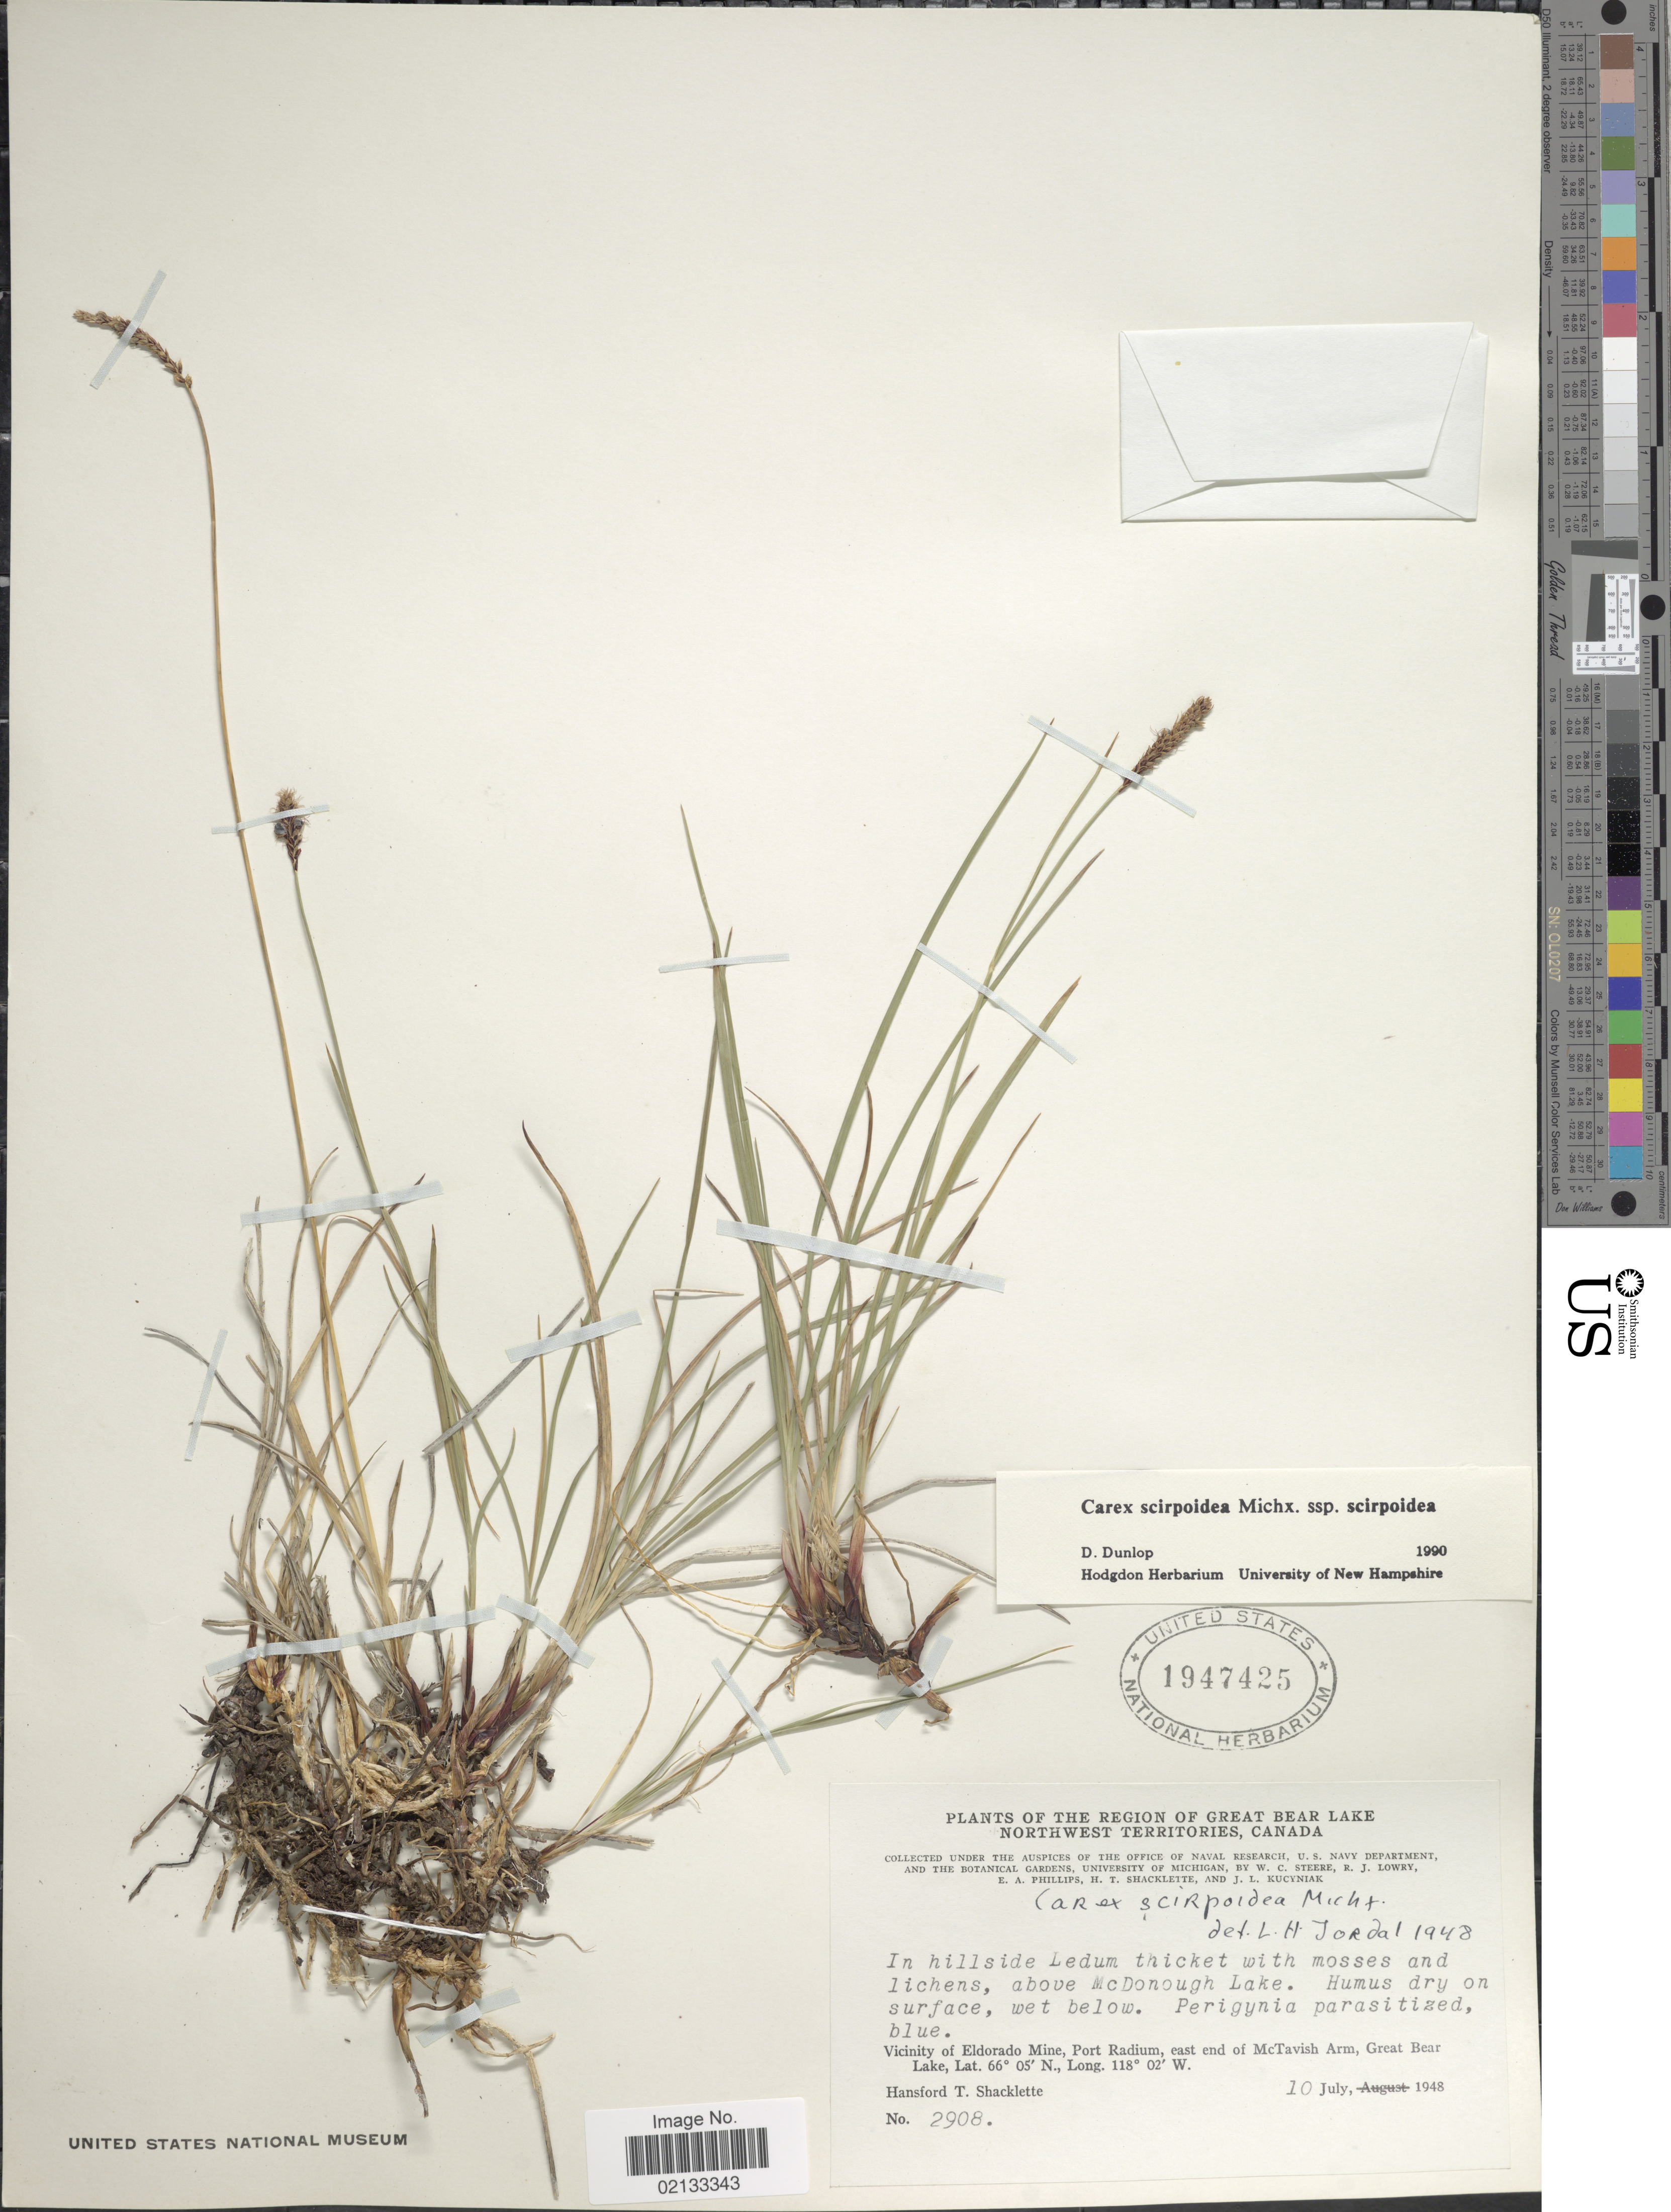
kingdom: Plantae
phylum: Tracheophyta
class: Liliopsida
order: Poales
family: Cyperaceae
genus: Carex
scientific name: Carex scirpoidea subsp. scirpoidea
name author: Michx.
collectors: J. Saarela & S.F. Smith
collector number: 18570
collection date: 2004-07-13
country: Canada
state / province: Northwest Territories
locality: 11 mi S of Inuvik on Dempster Hwy (5) towards Eagle Plains outcrops and slopes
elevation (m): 75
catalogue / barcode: US 3498196